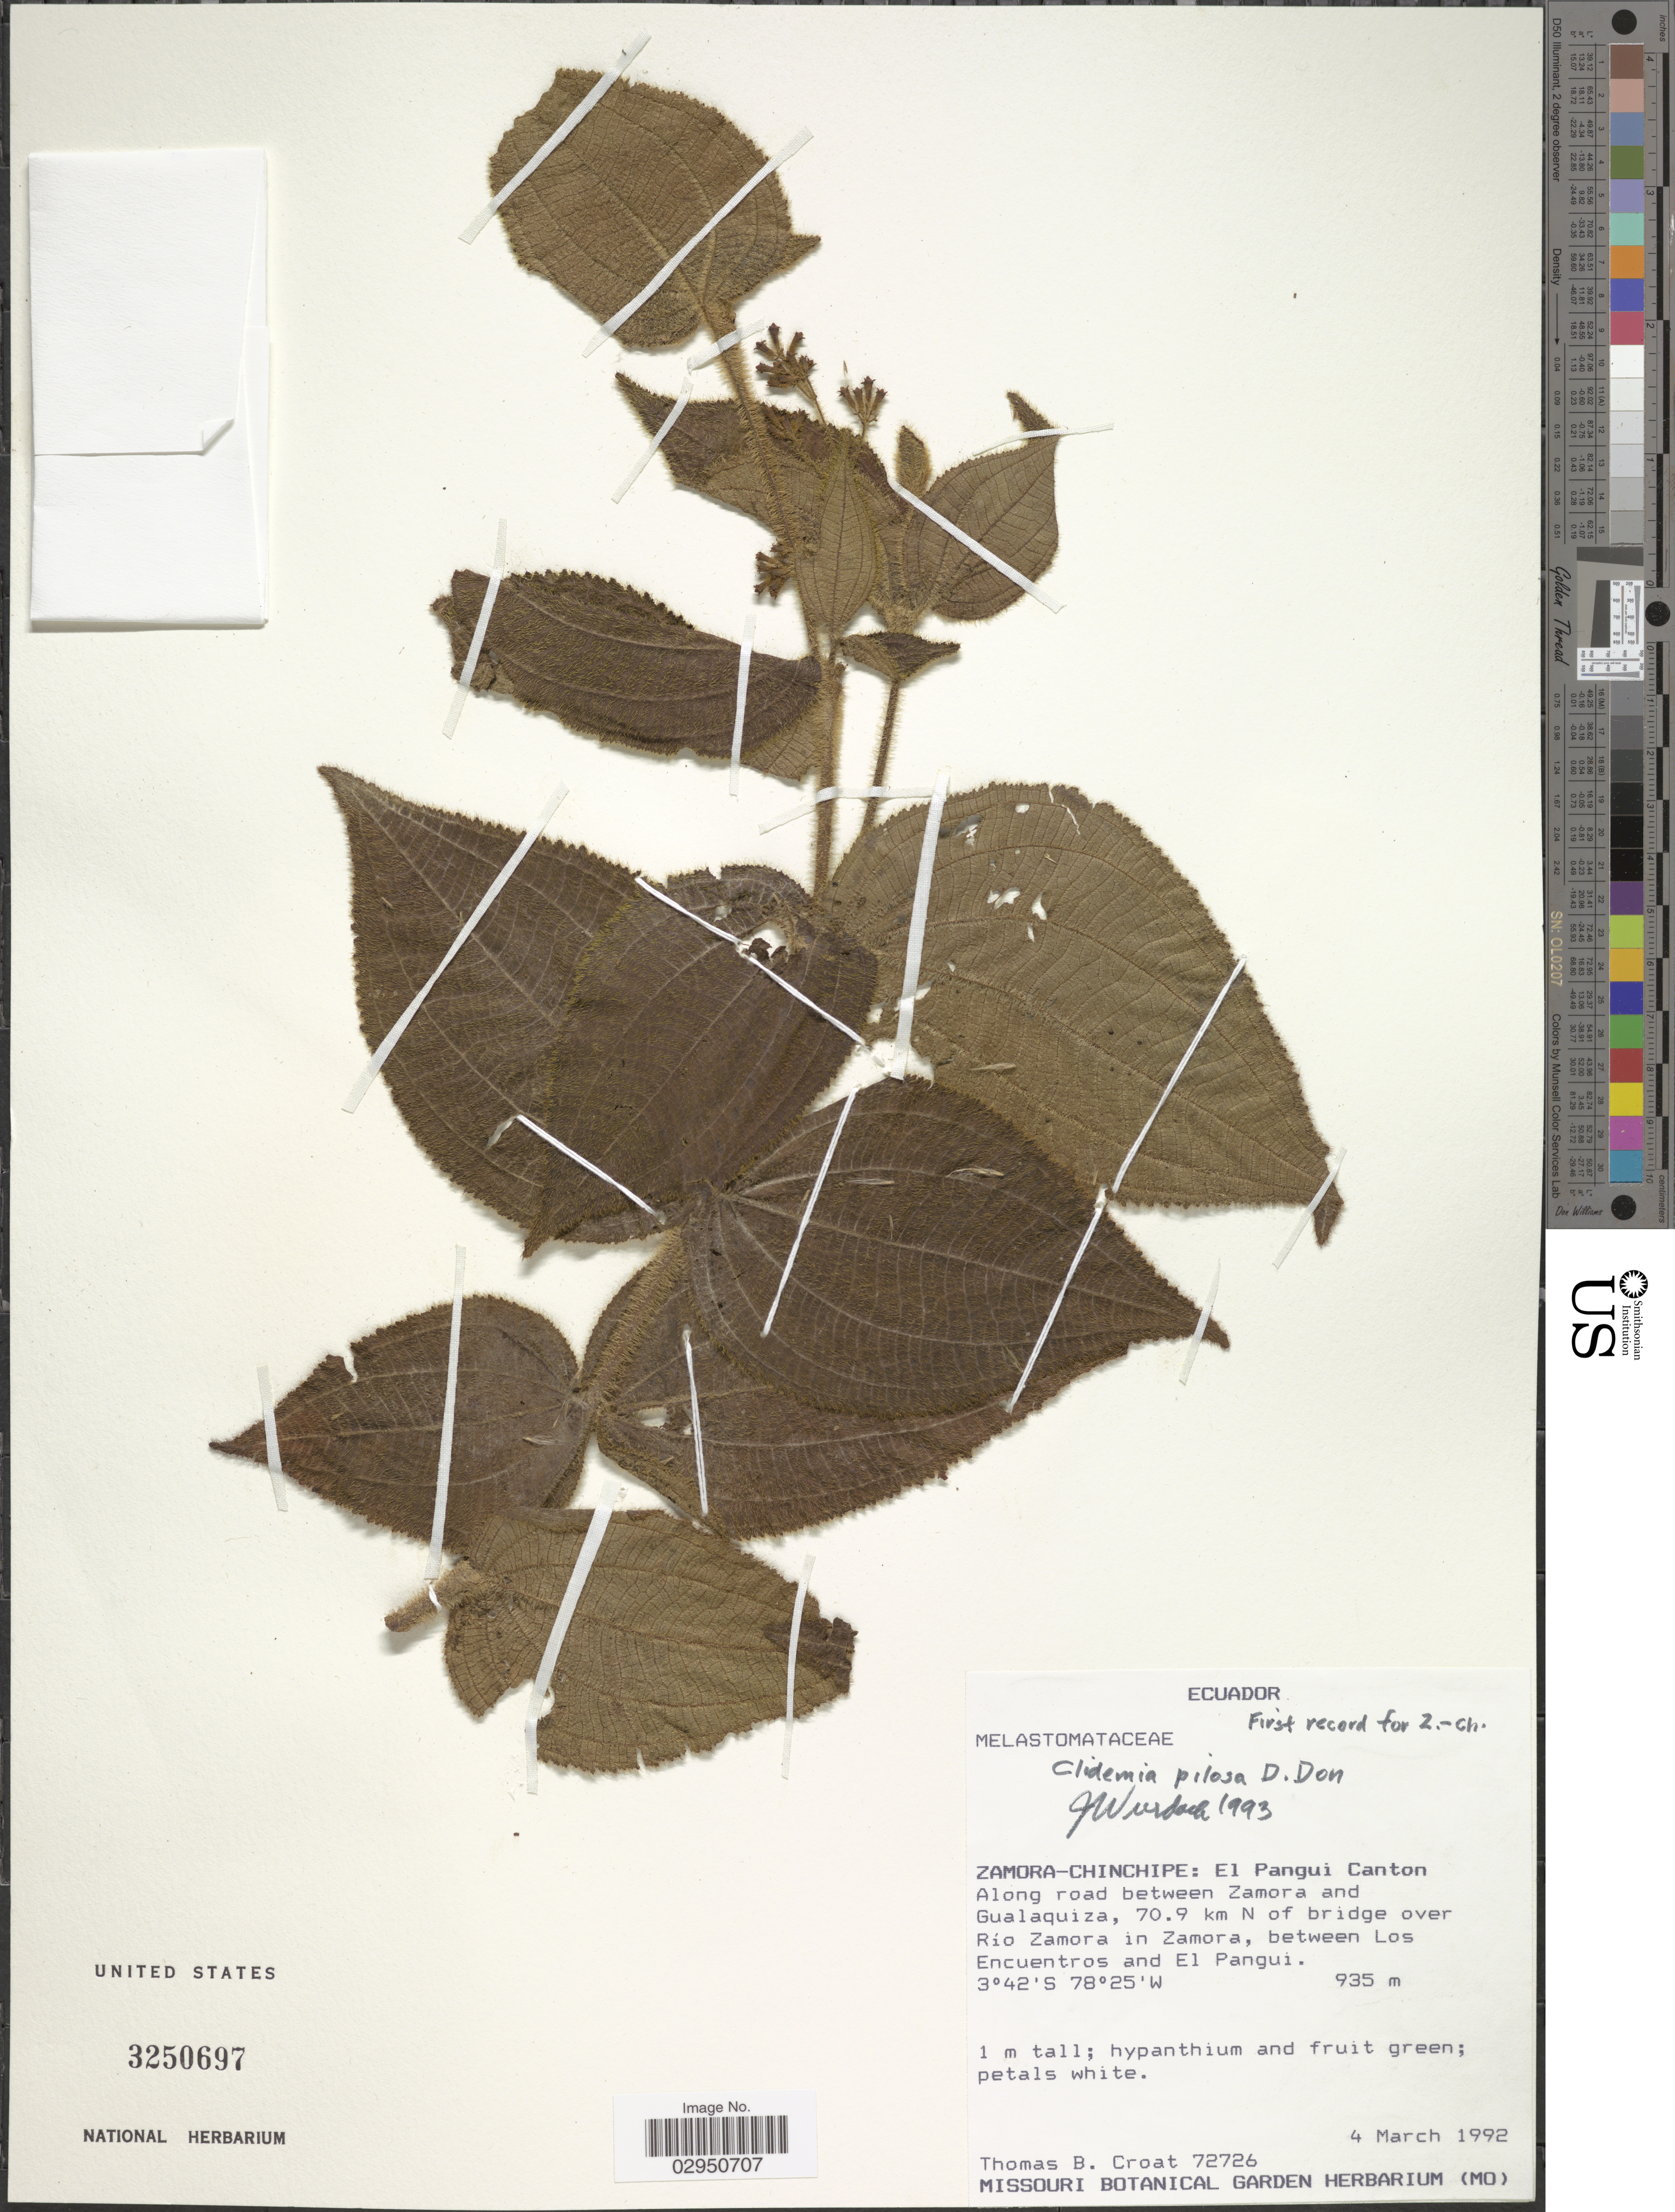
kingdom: Plantae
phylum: Tracheophyta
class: Magnoliopsida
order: Myrtales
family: Melastomataceae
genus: Clidemia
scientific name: Clidemia pilosa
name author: D. Don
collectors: T. B. Croat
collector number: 72726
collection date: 1992-03-04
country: Ecuador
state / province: Zamora-Chinchipe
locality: El Pangui Canton. Along road between Zamora and Gualaquiza, 70.9 km N of bridge over Río Zamora in Zamora, between Los Encuentros and El Pangui.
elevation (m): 935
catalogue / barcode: US 3250697